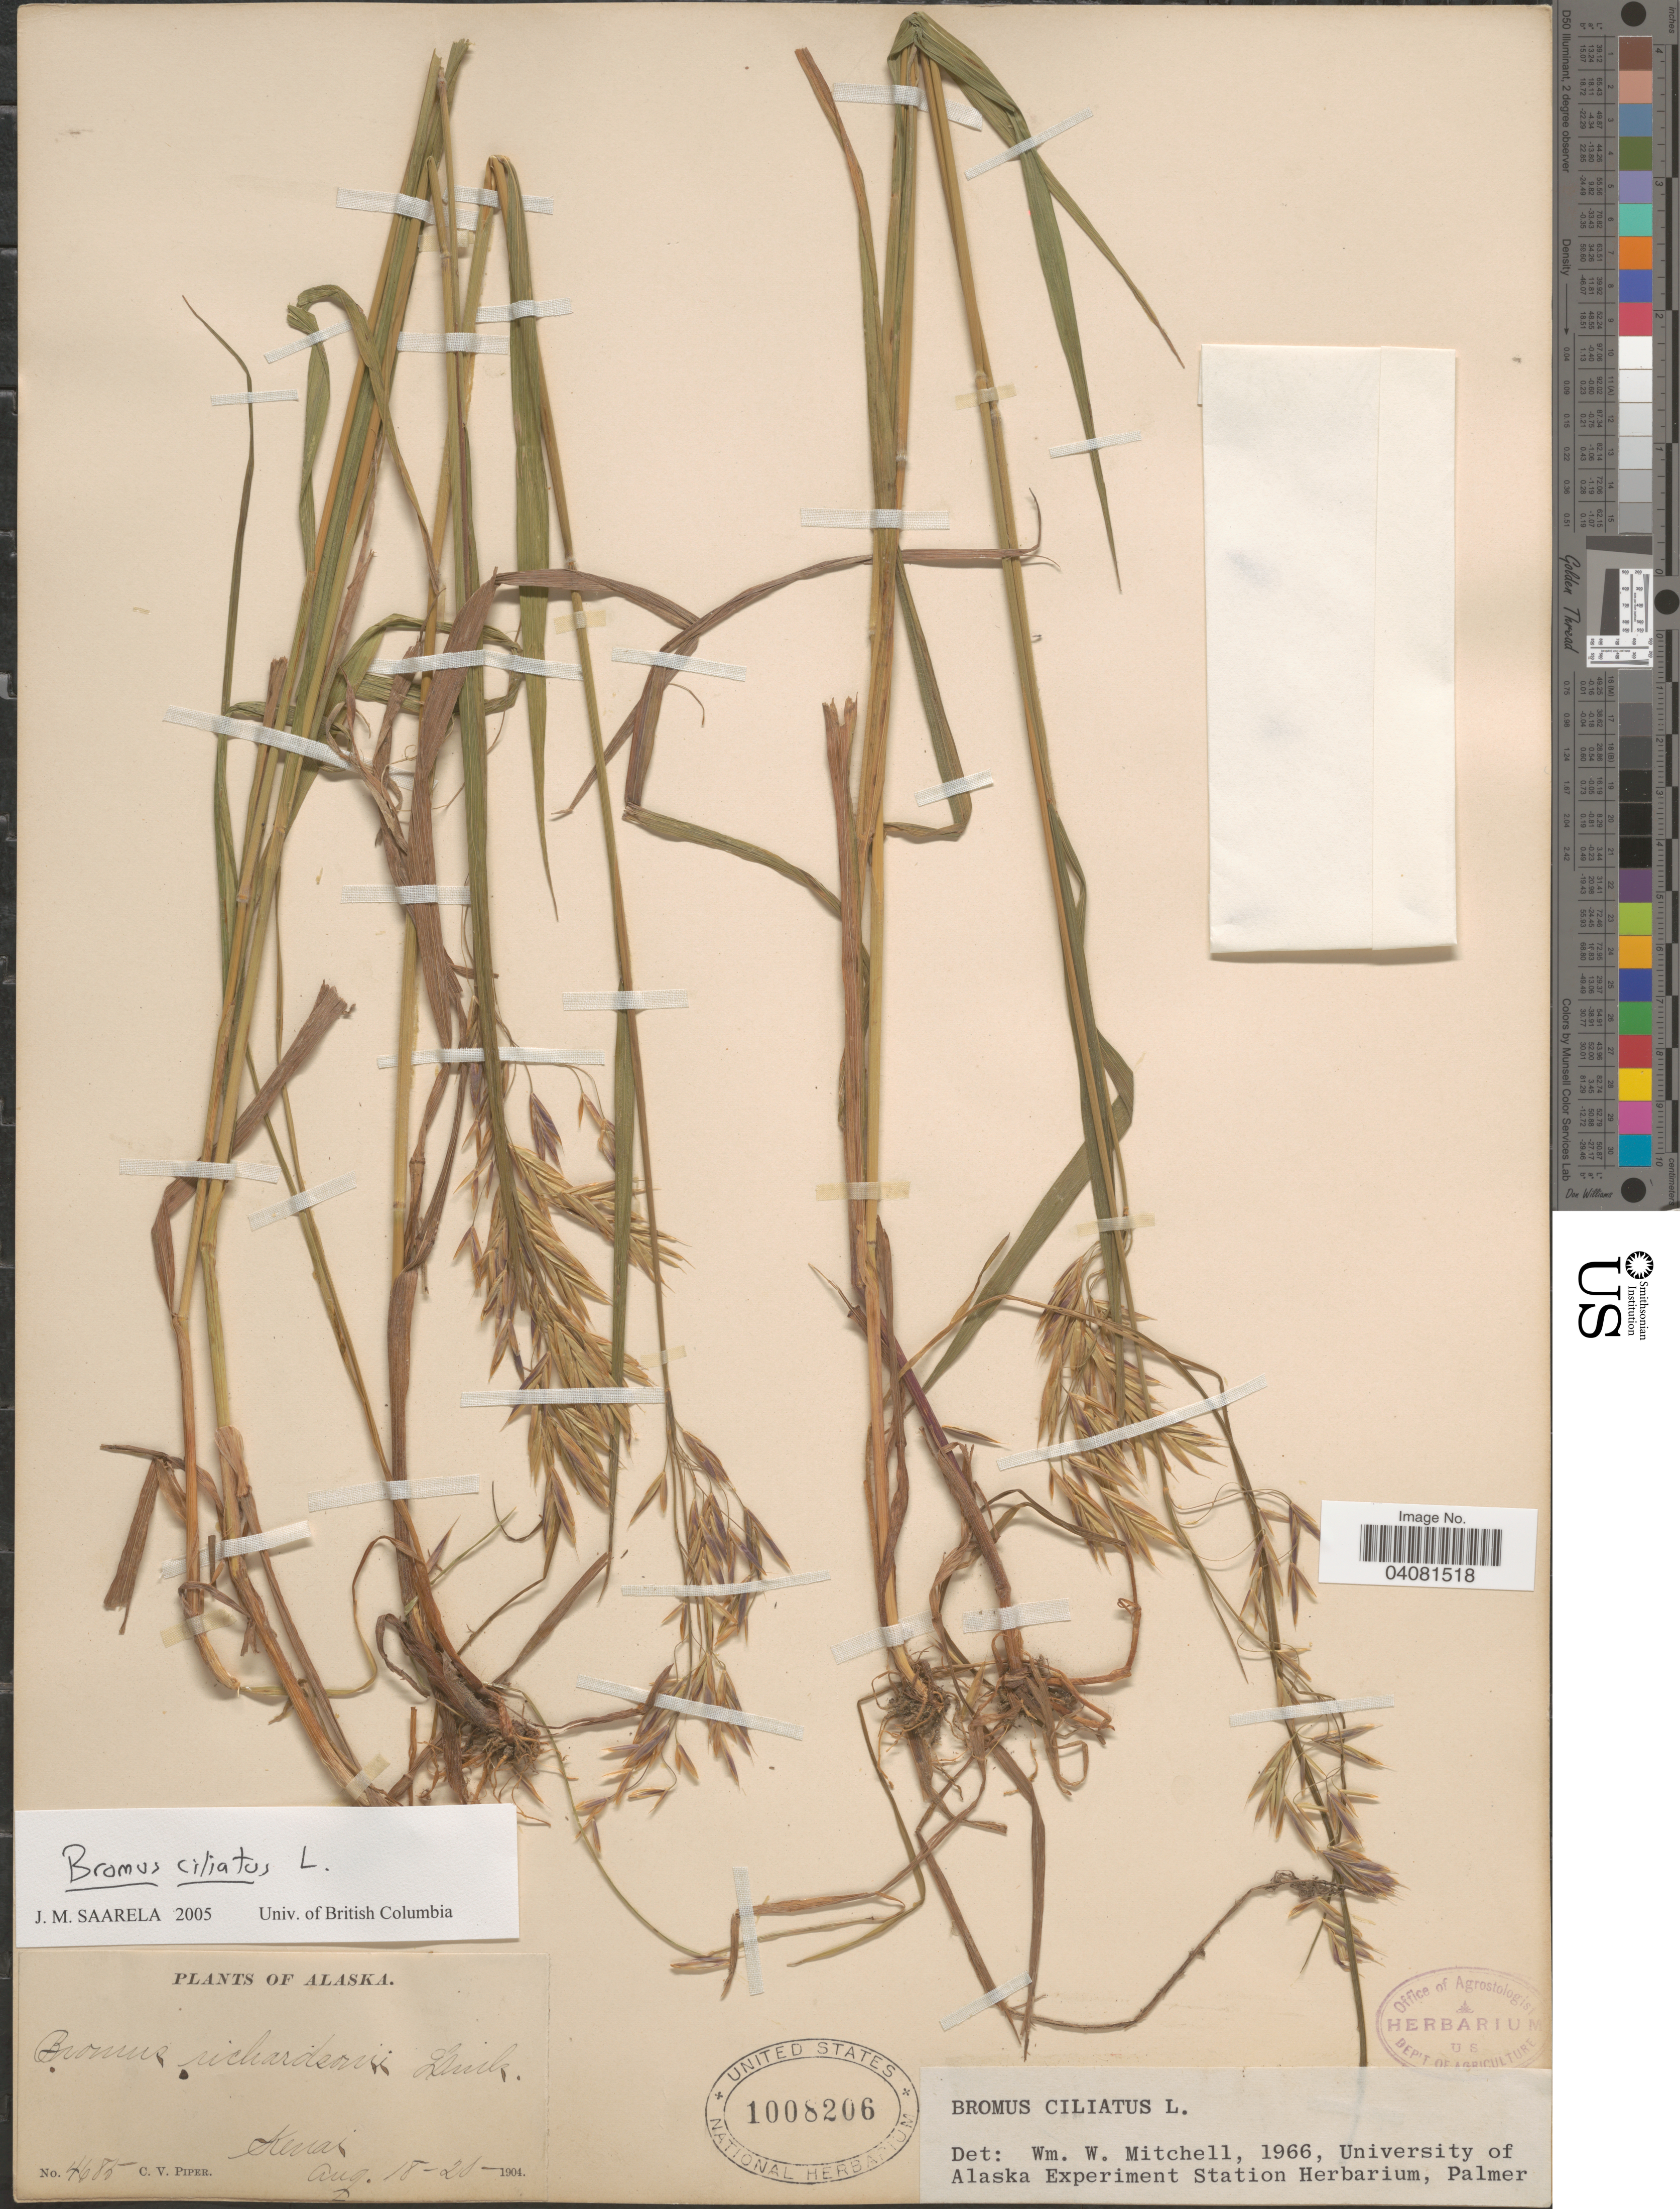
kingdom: Plantae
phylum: Tracheophyta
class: Liliopsida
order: Poales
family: Poaceae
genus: Bromus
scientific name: Bromus ciliatus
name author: L.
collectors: C. V. Piper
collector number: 4685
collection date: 1904-08-18/1904-08-20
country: United States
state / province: Alaska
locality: Kenai.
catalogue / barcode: US 1008206